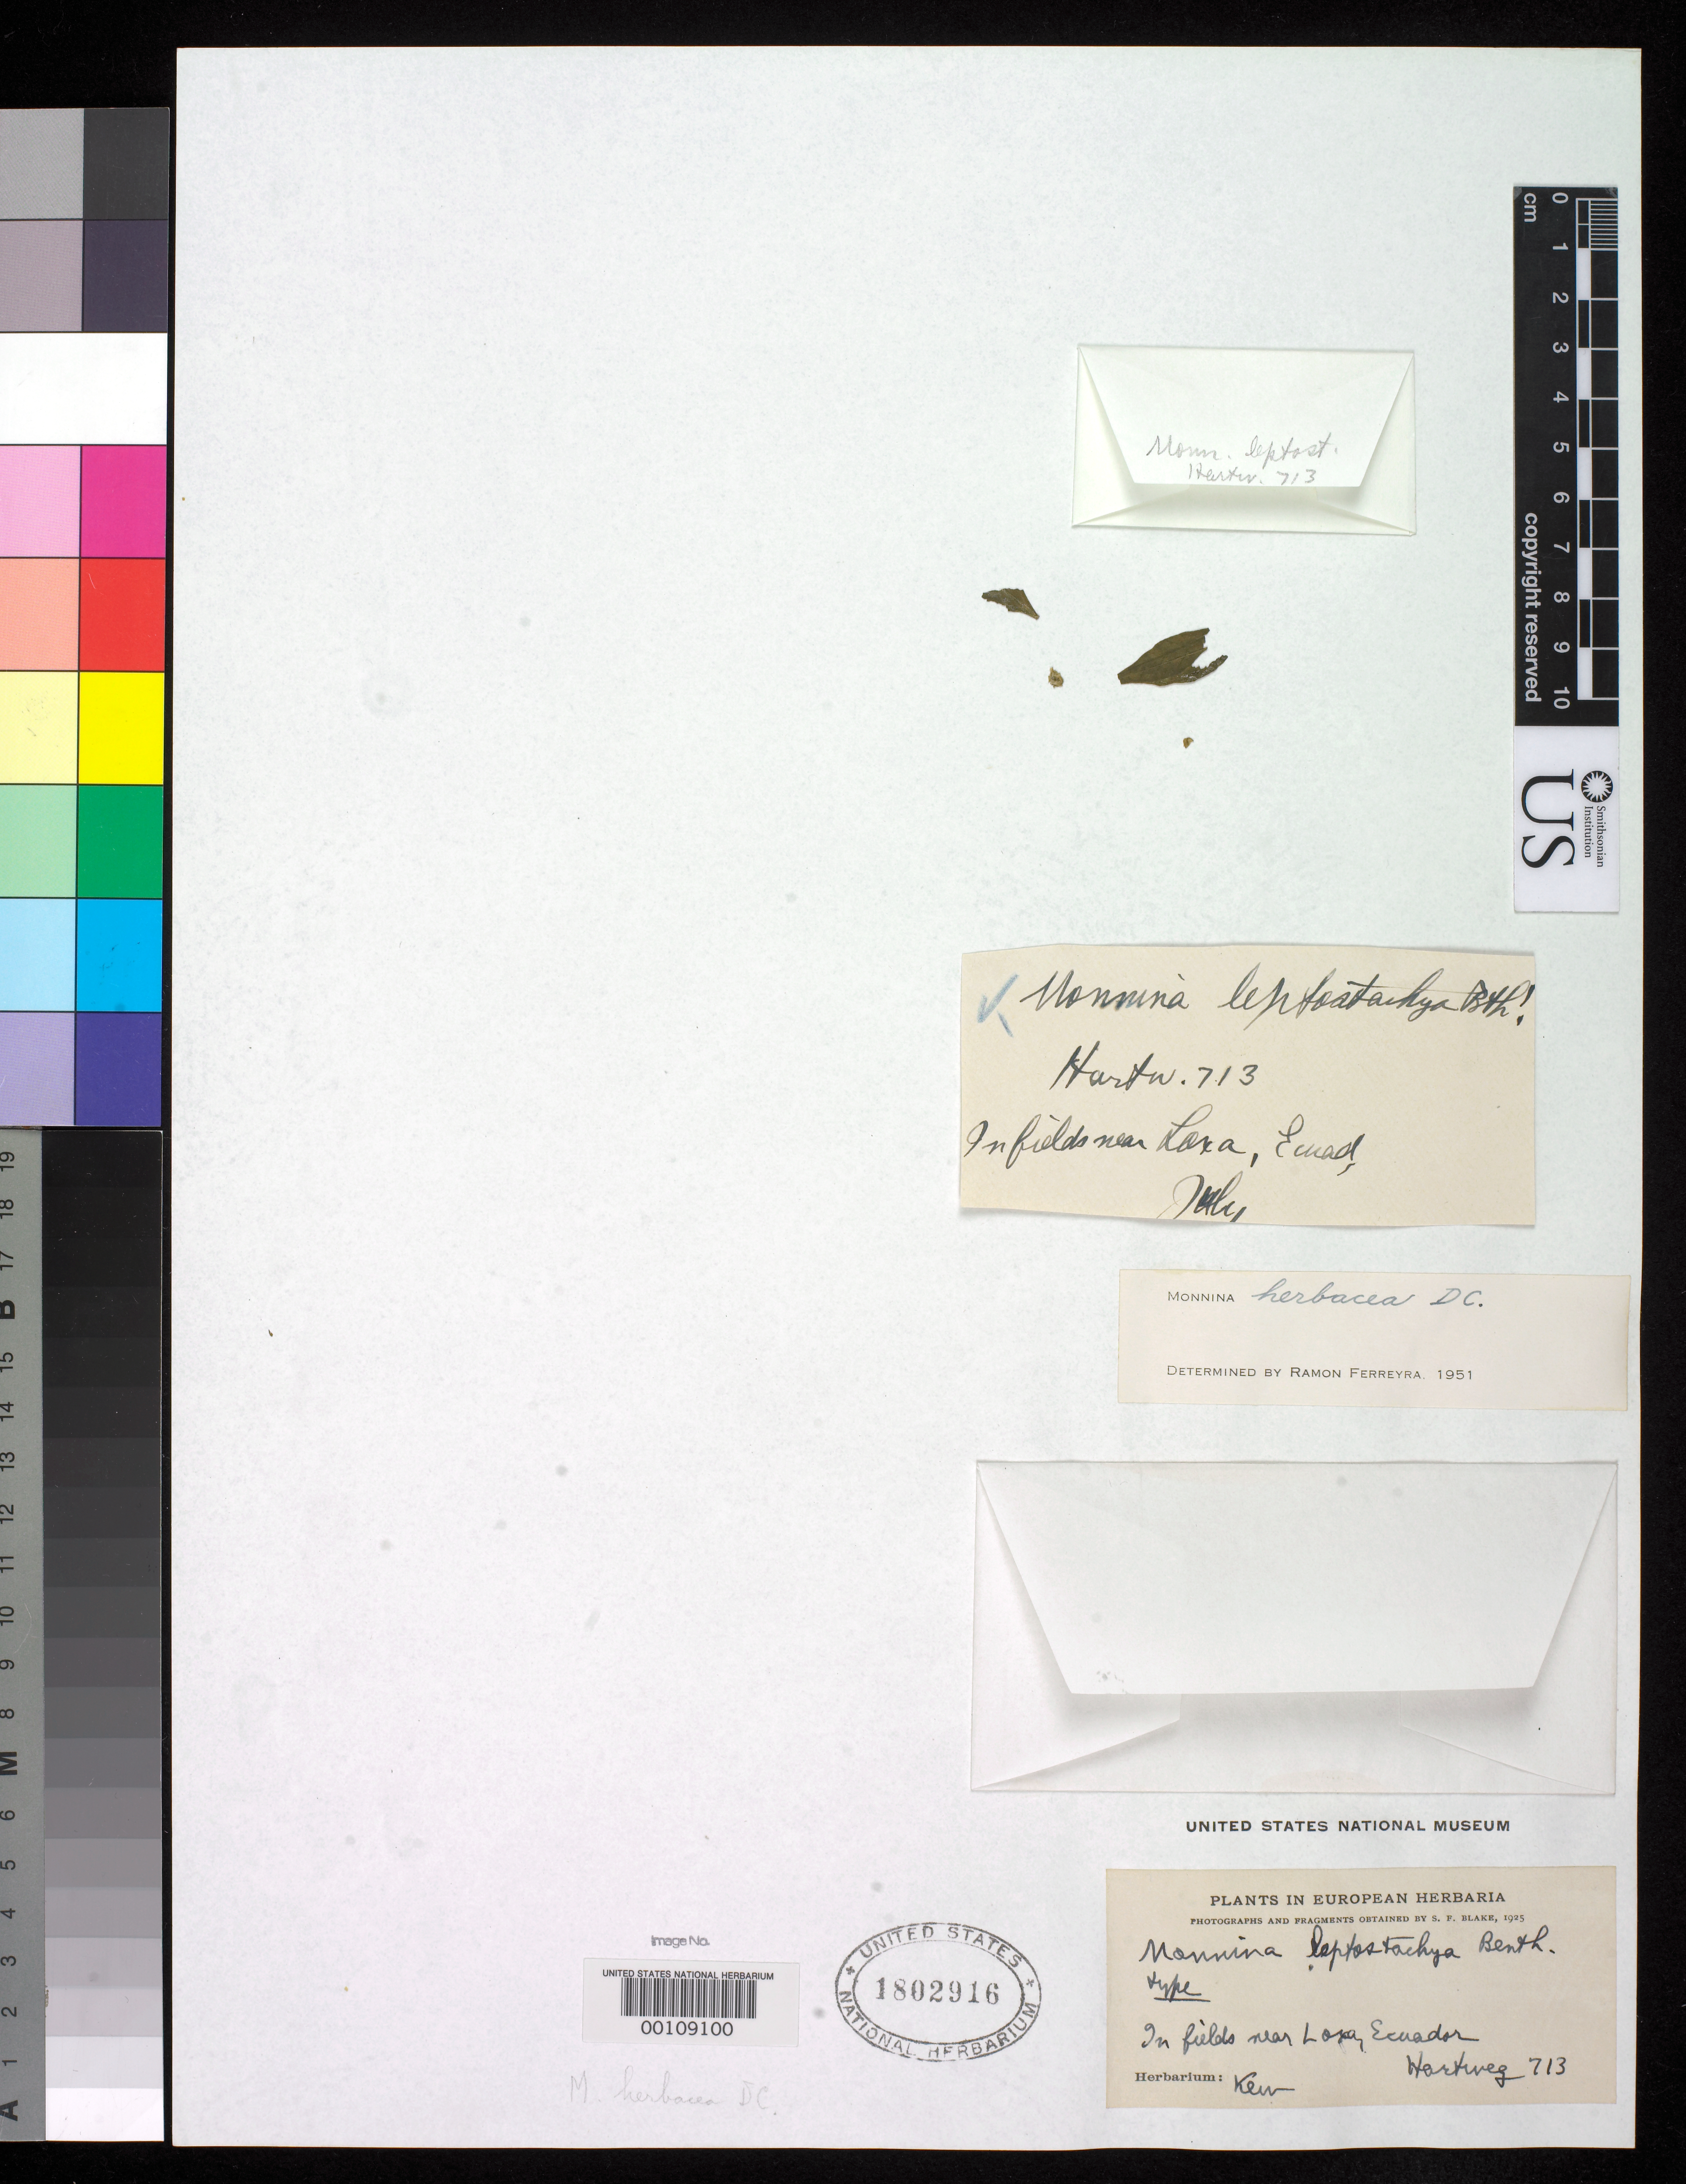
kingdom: Plantae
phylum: Tracheophyta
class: Magnoliopsida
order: Fabales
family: Polygalaceae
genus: Monnina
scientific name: Monnina leptostachya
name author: Benth.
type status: Type Collection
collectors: K. Hartweg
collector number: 713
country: Ecuador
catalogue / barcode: US 1802916